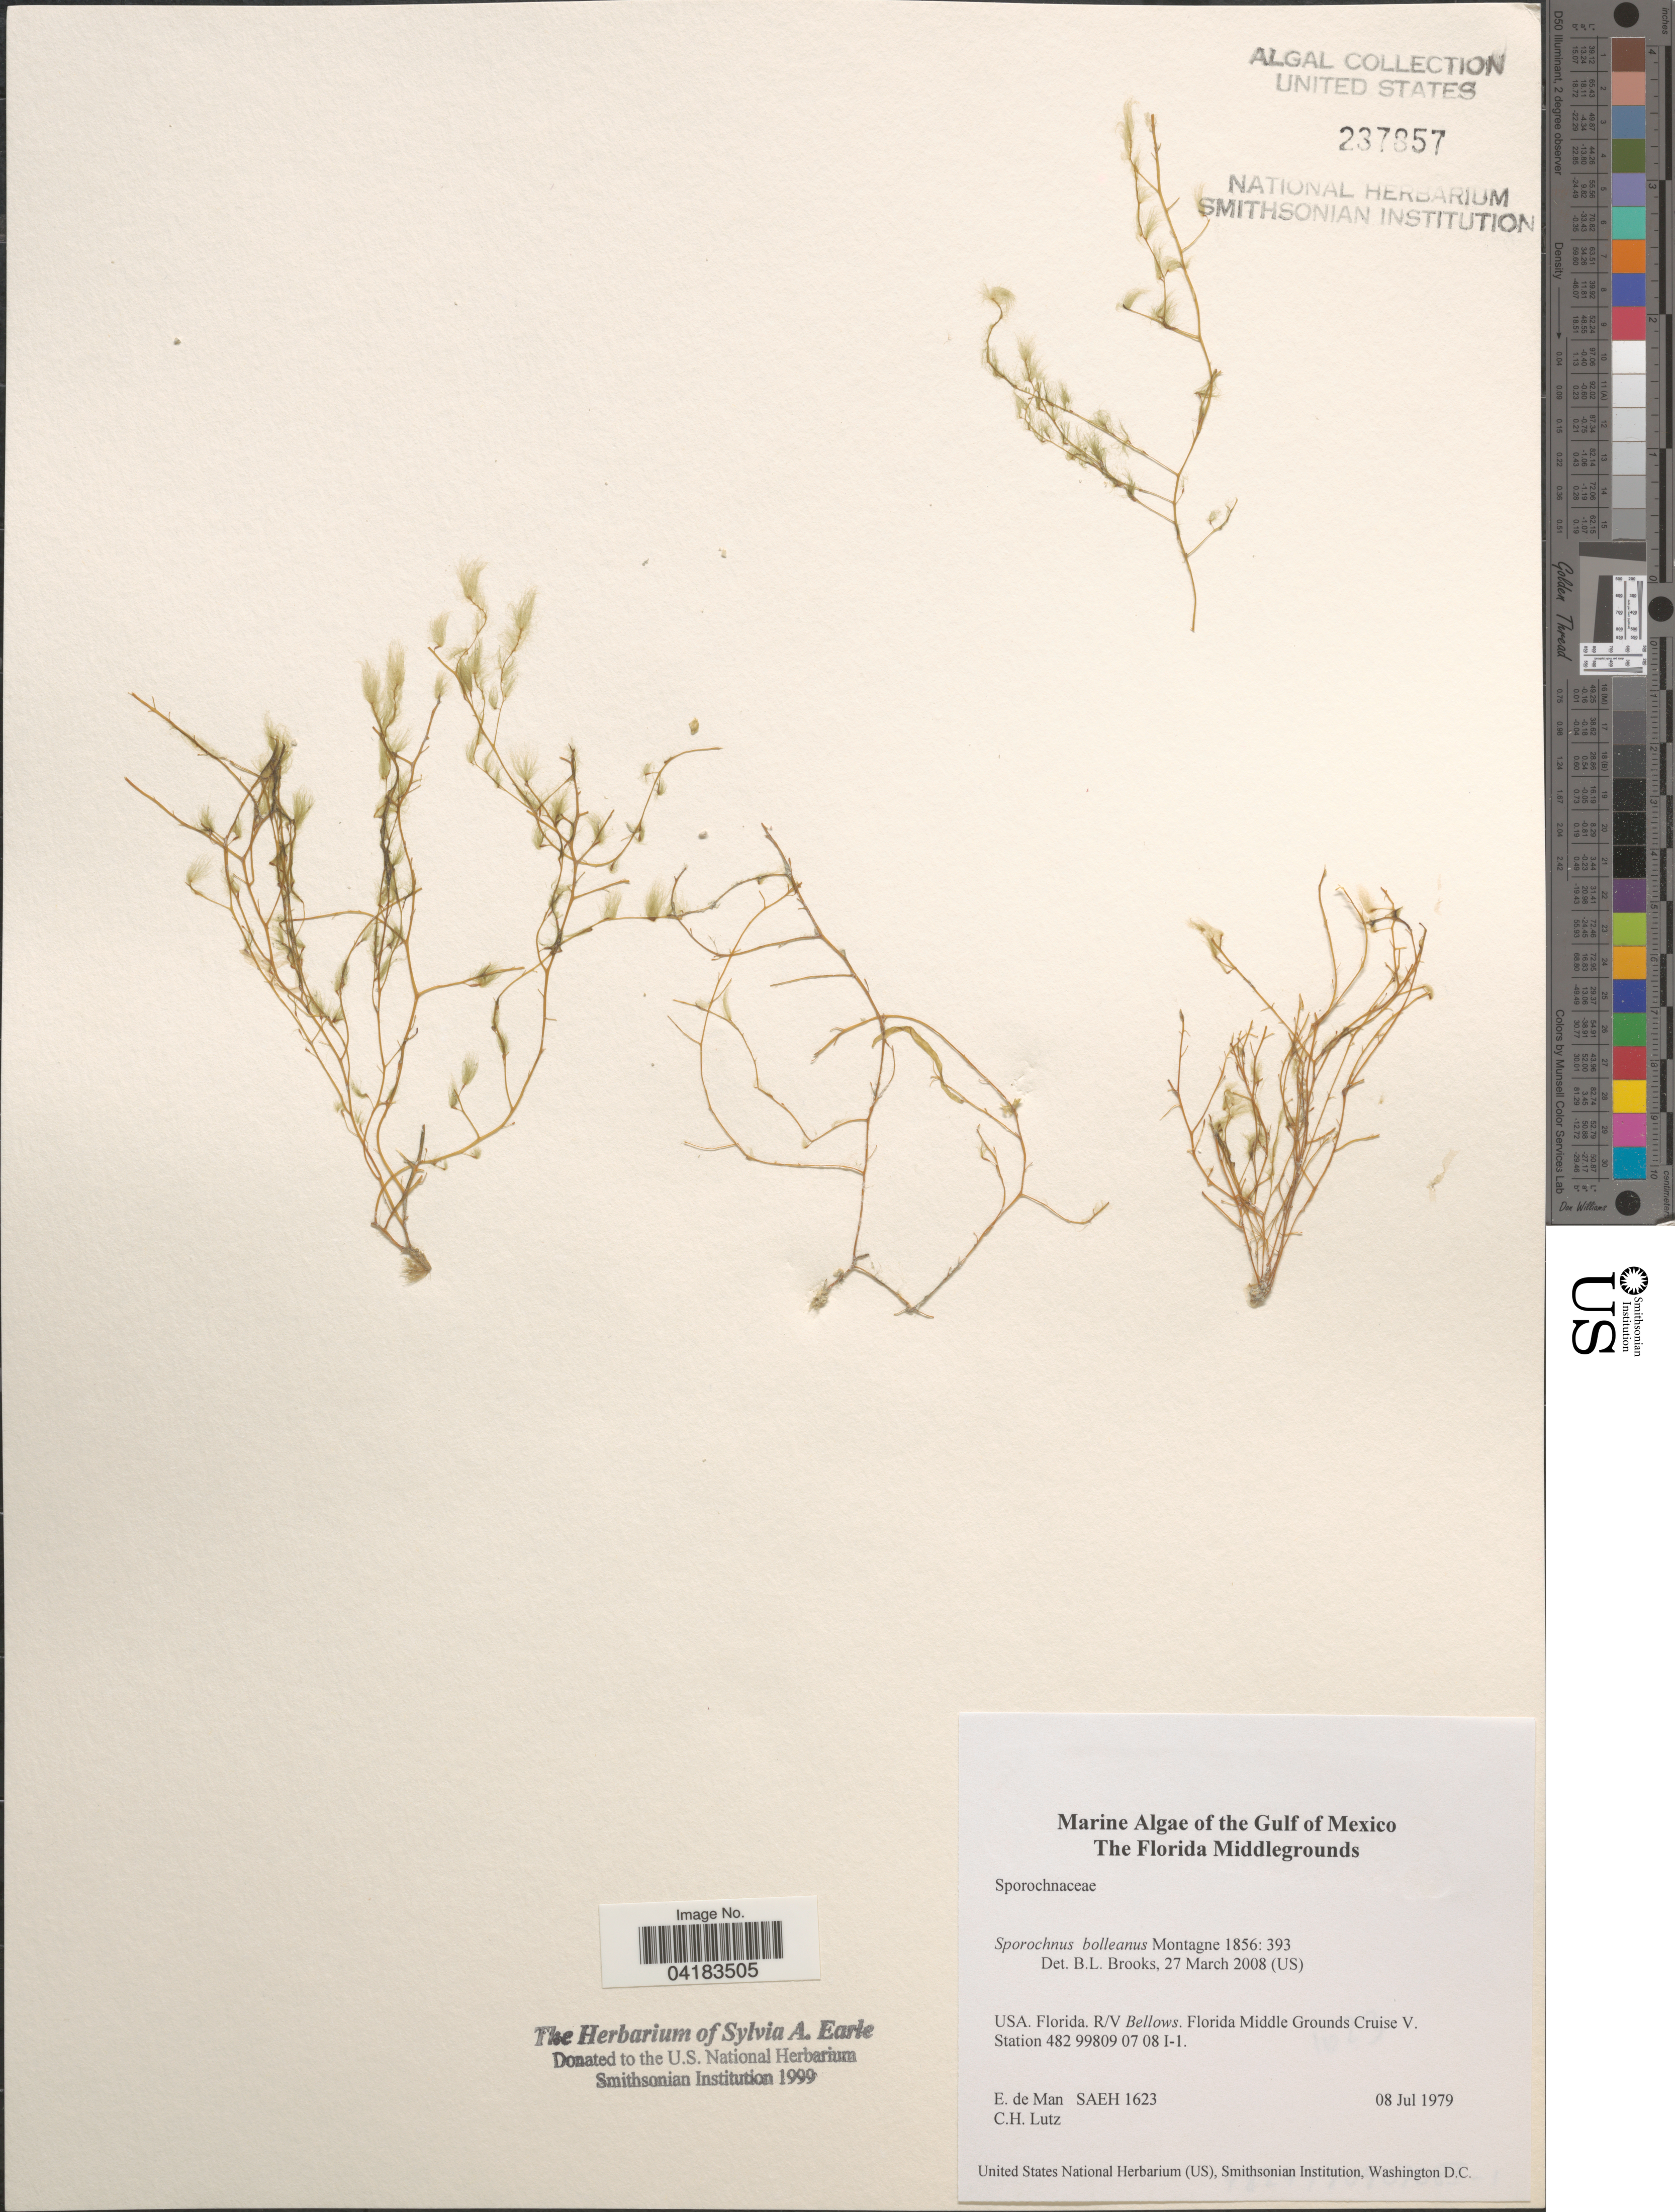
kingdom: Chromista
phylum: Ochrophyta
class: Phaeophyceae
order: Sporochnales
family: Sporochnaceae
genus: Sporochnus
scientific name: Sporochnus bolleanus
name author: Mont.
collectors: E. de Man & C. Lutz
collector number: SAEH1623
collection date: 1979-07-08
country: United States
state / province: Florida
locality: The Gulf of Mexico. The Florida Middlegrounds. R/V Bellows. Florida Middle Grounds Cruise V. Station 482 99809 07 08 I-1.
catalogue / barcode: US 237857